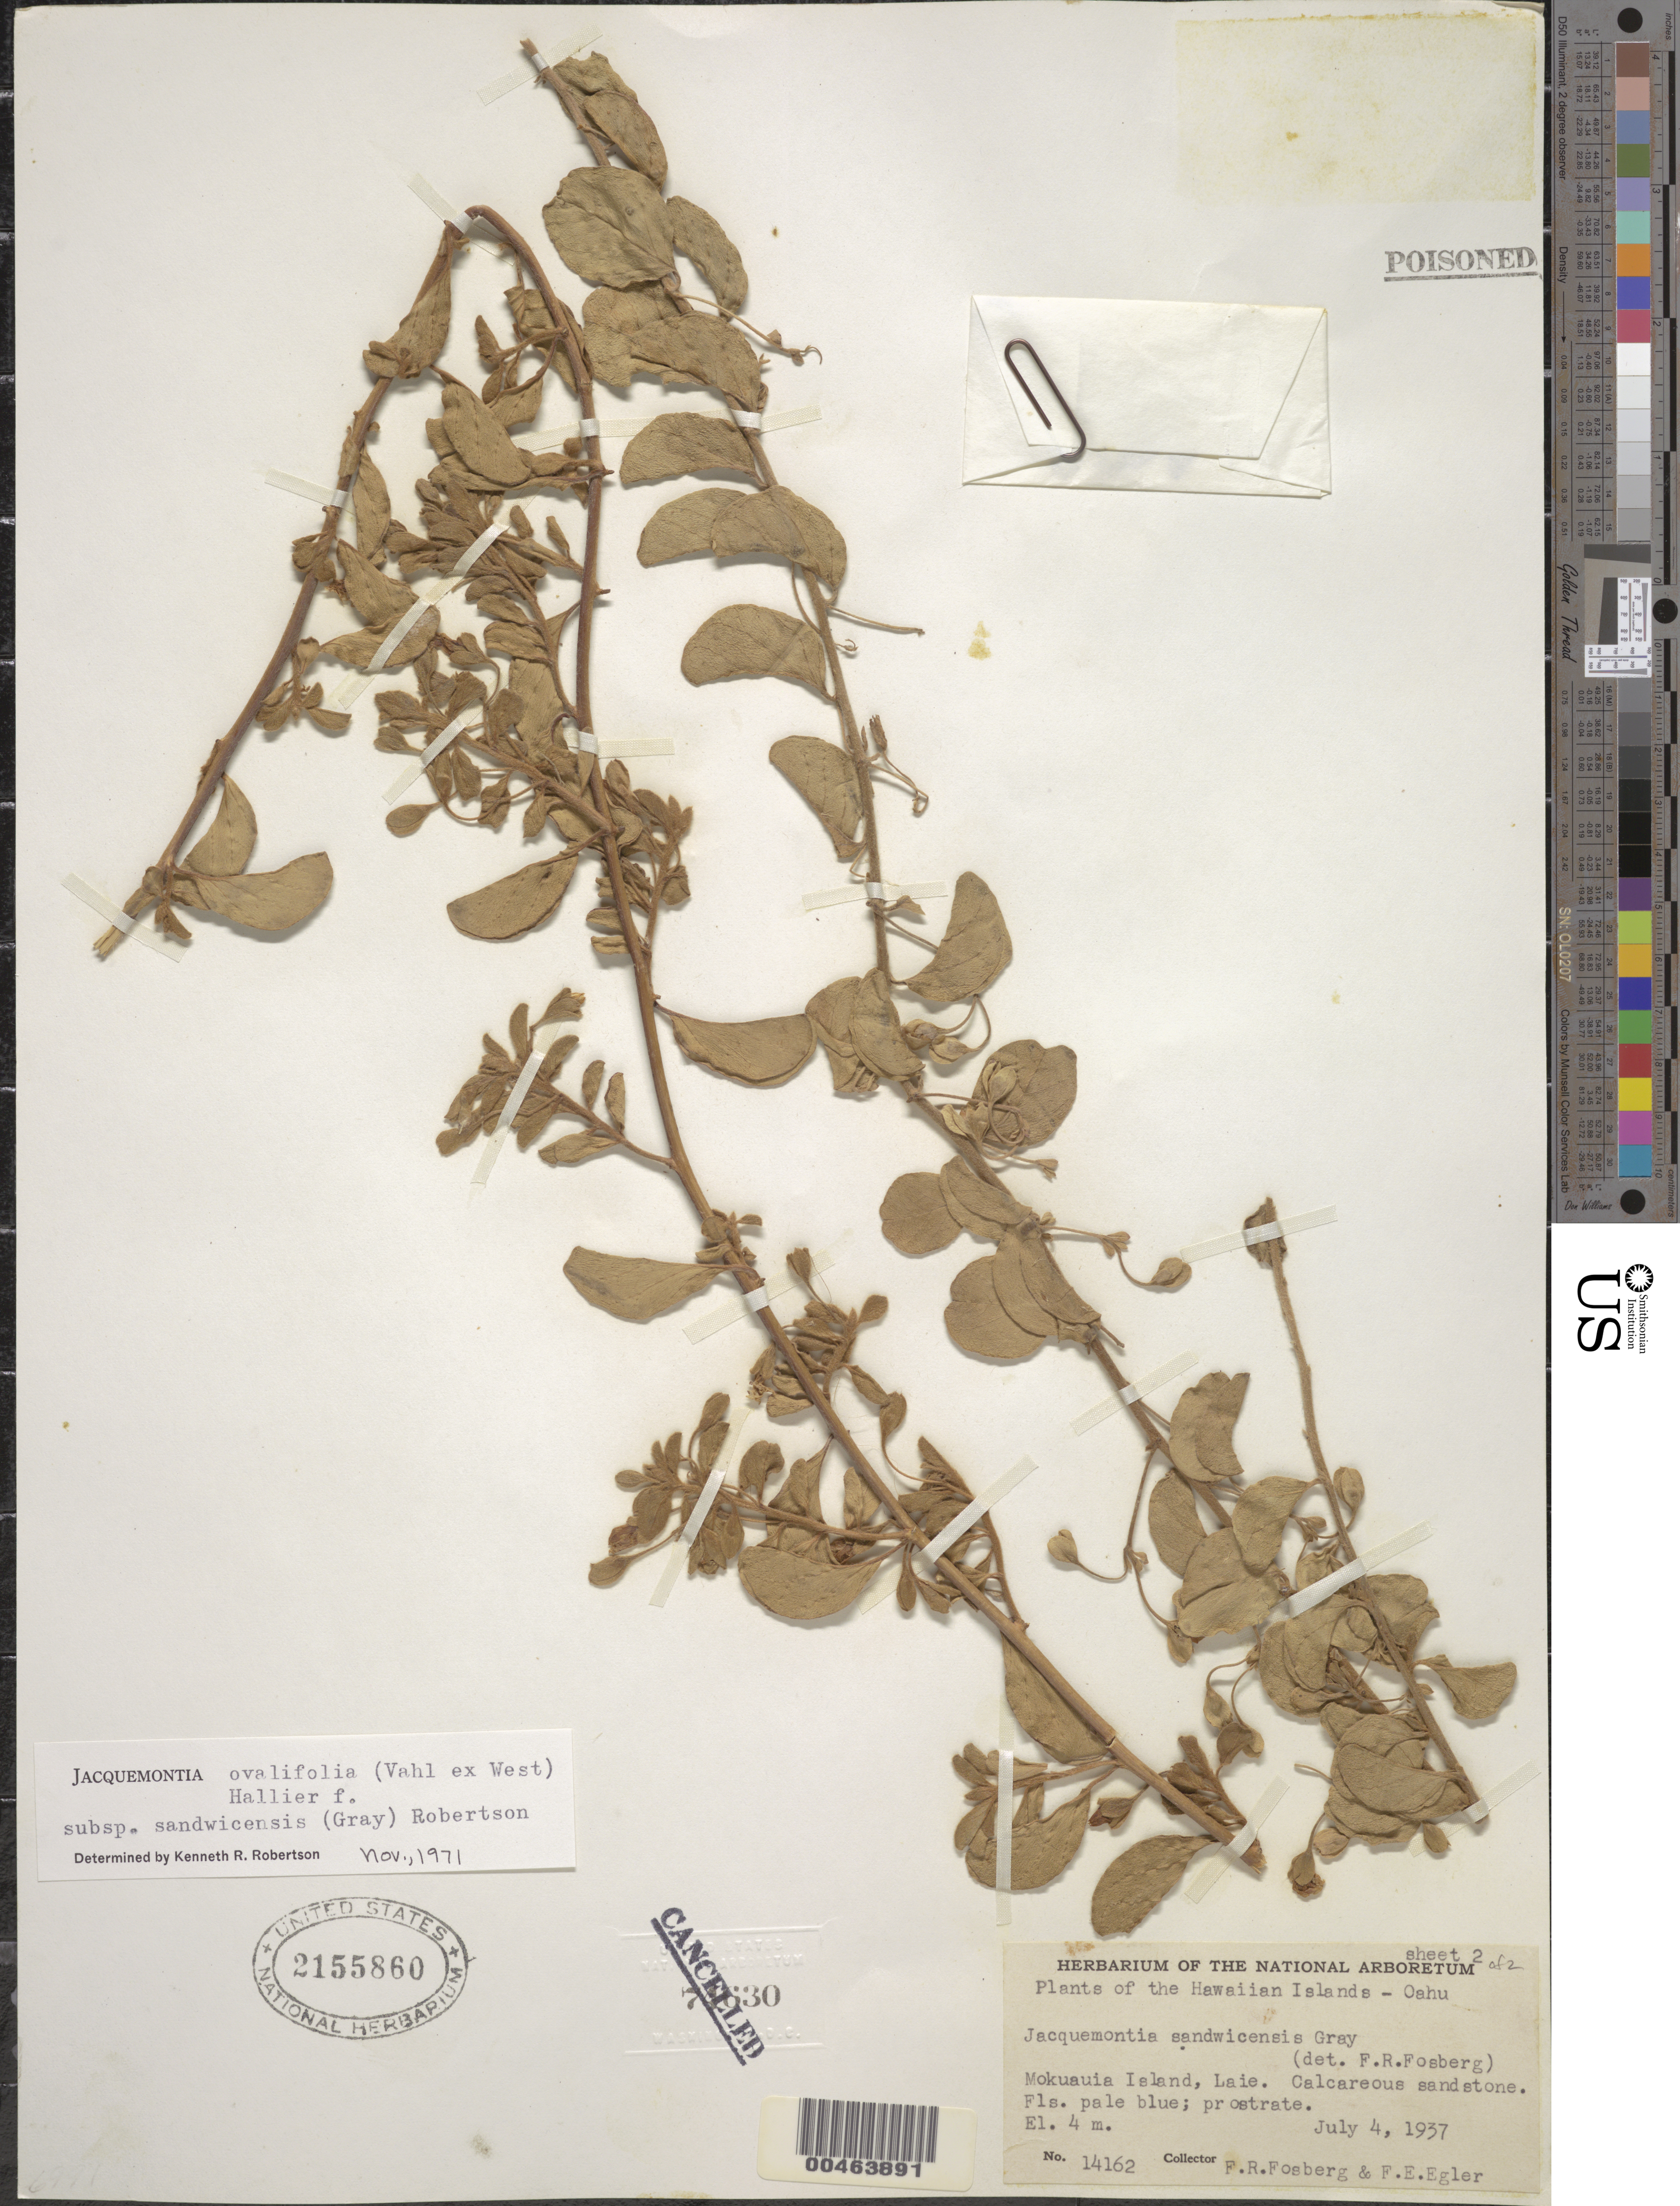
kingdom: Plantae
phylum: Tracheophyta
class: Magnoliopsida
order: Solanales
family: Convolvulaceae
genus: Jacquemontia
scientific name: Jacquemontia sandwicensis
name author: A. Gray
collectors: F. R. Fosberg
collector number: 14162, 2of2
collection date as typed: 4 Jul 1937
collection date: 1937-07-04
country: United States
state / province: Hawaii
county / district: Honolulu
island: Mokuauia [Goat] Islet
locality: Oahu, Laie, Mokuauia Bird Refuge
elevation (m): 4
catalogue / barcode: US 2155860